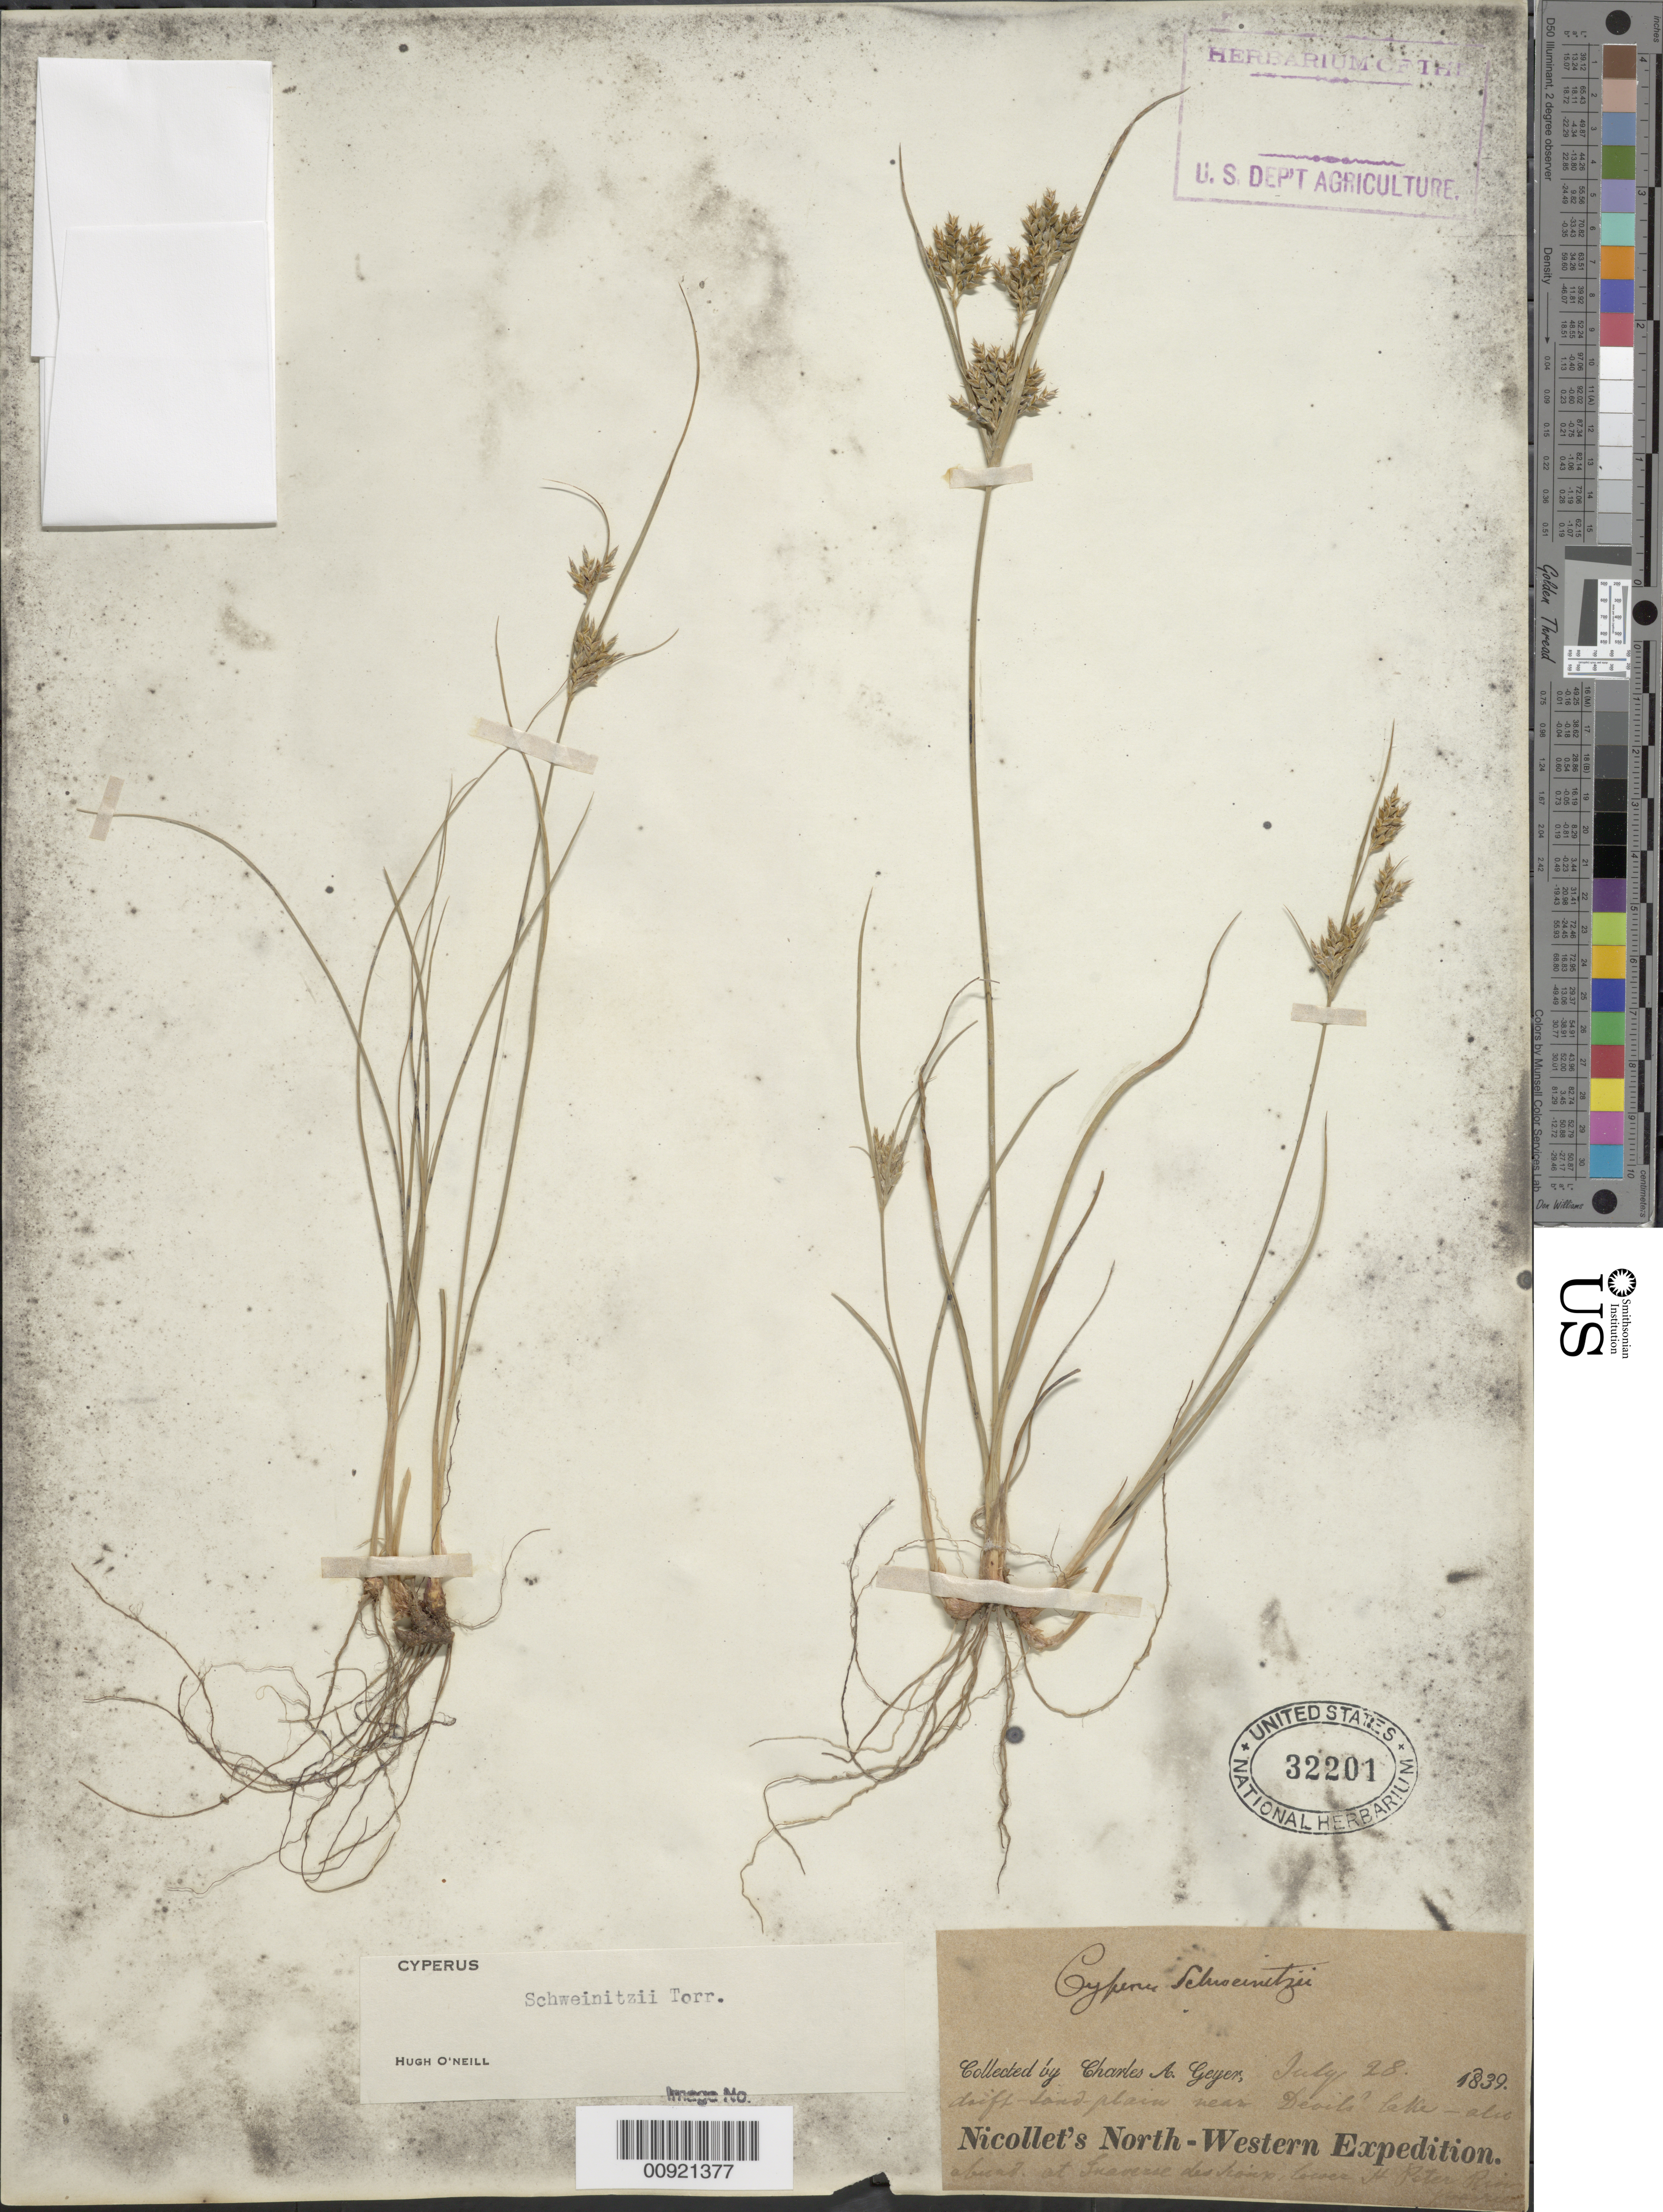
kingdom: Plantae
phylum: Tracheophyta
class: Liliopsida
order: Poales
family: Cyperaceae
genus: Cyperus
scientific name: Cyperus schweinitzii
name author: Torr.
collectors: C. A. Geyer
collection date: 1839-07-28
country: United States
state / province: Alaska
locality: Drift sand plain near Devils Lake-- also about at Suaverse [interpreted] des Sioux, lower St. Peter River.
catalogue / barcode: US 32201